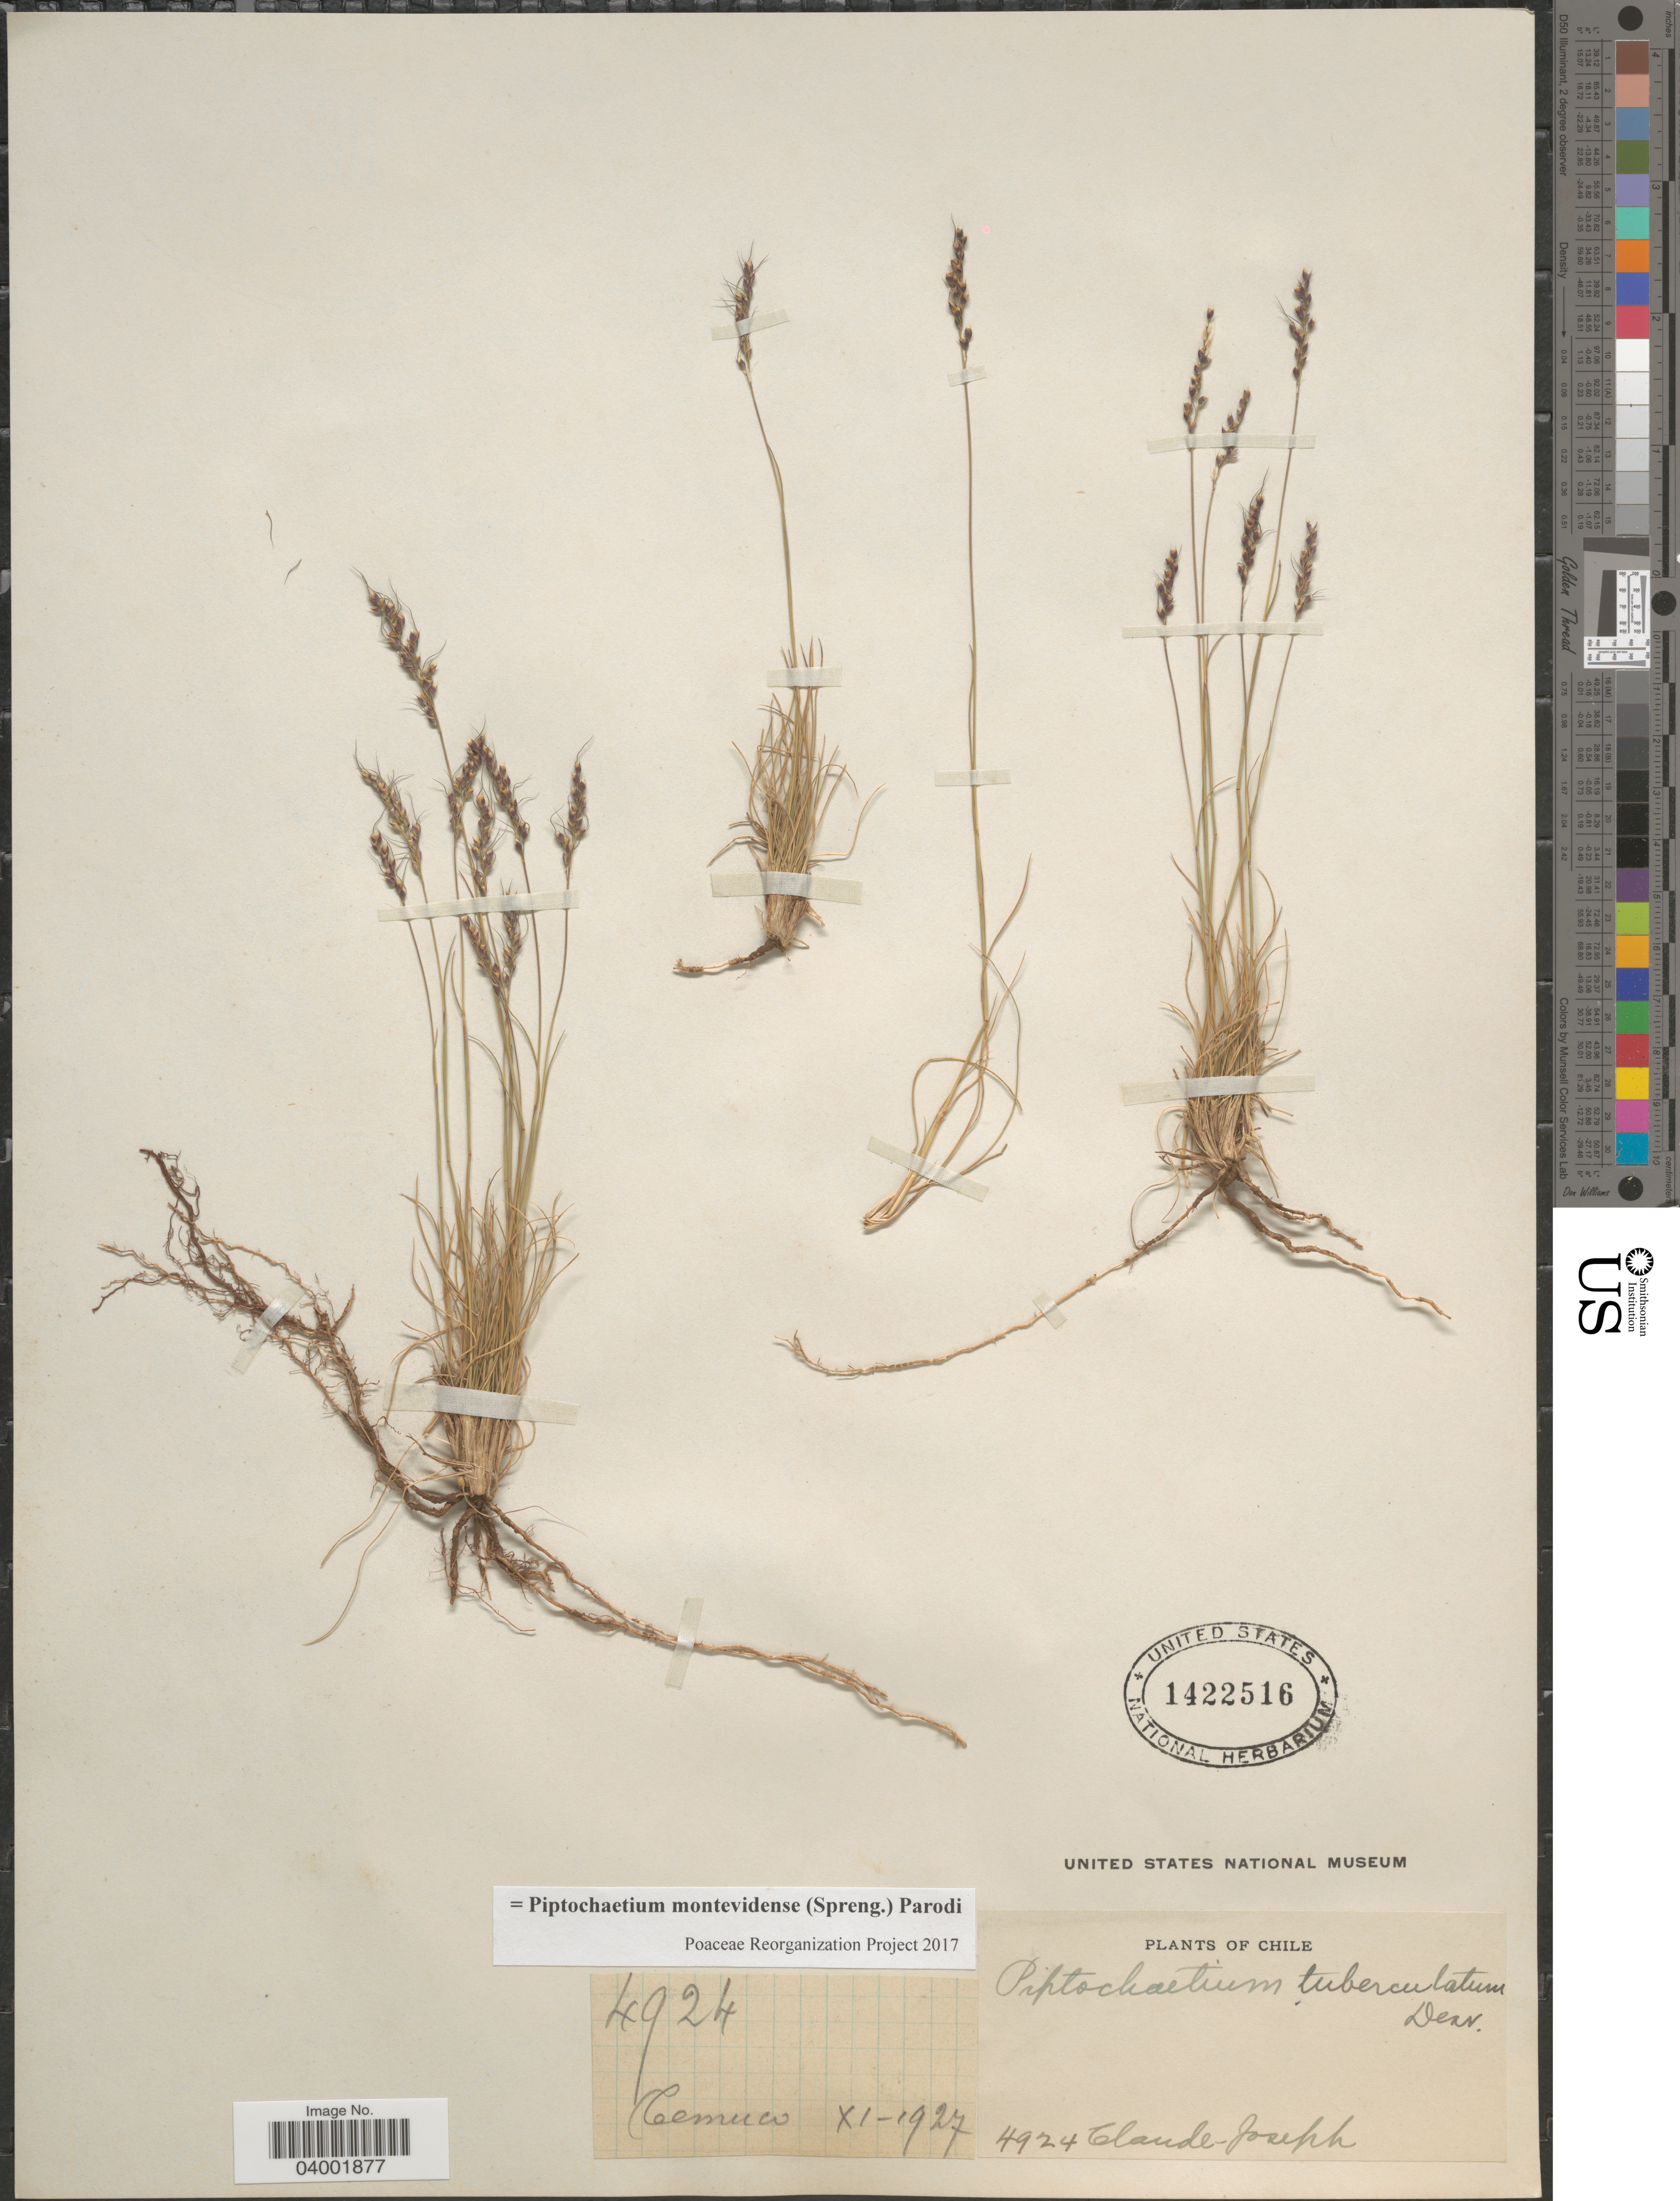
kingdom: Plantae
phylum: Tracheophyta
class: Liliopsida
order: Poales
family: Poaceae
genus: Piptochaetium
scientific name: Piptochaetium montevidense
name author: (Spreng.) Parodi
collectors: Bro. Claude-Joseph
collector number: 4924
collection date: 1927-11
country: Chile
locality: Temuco.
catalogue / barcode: US 1422516